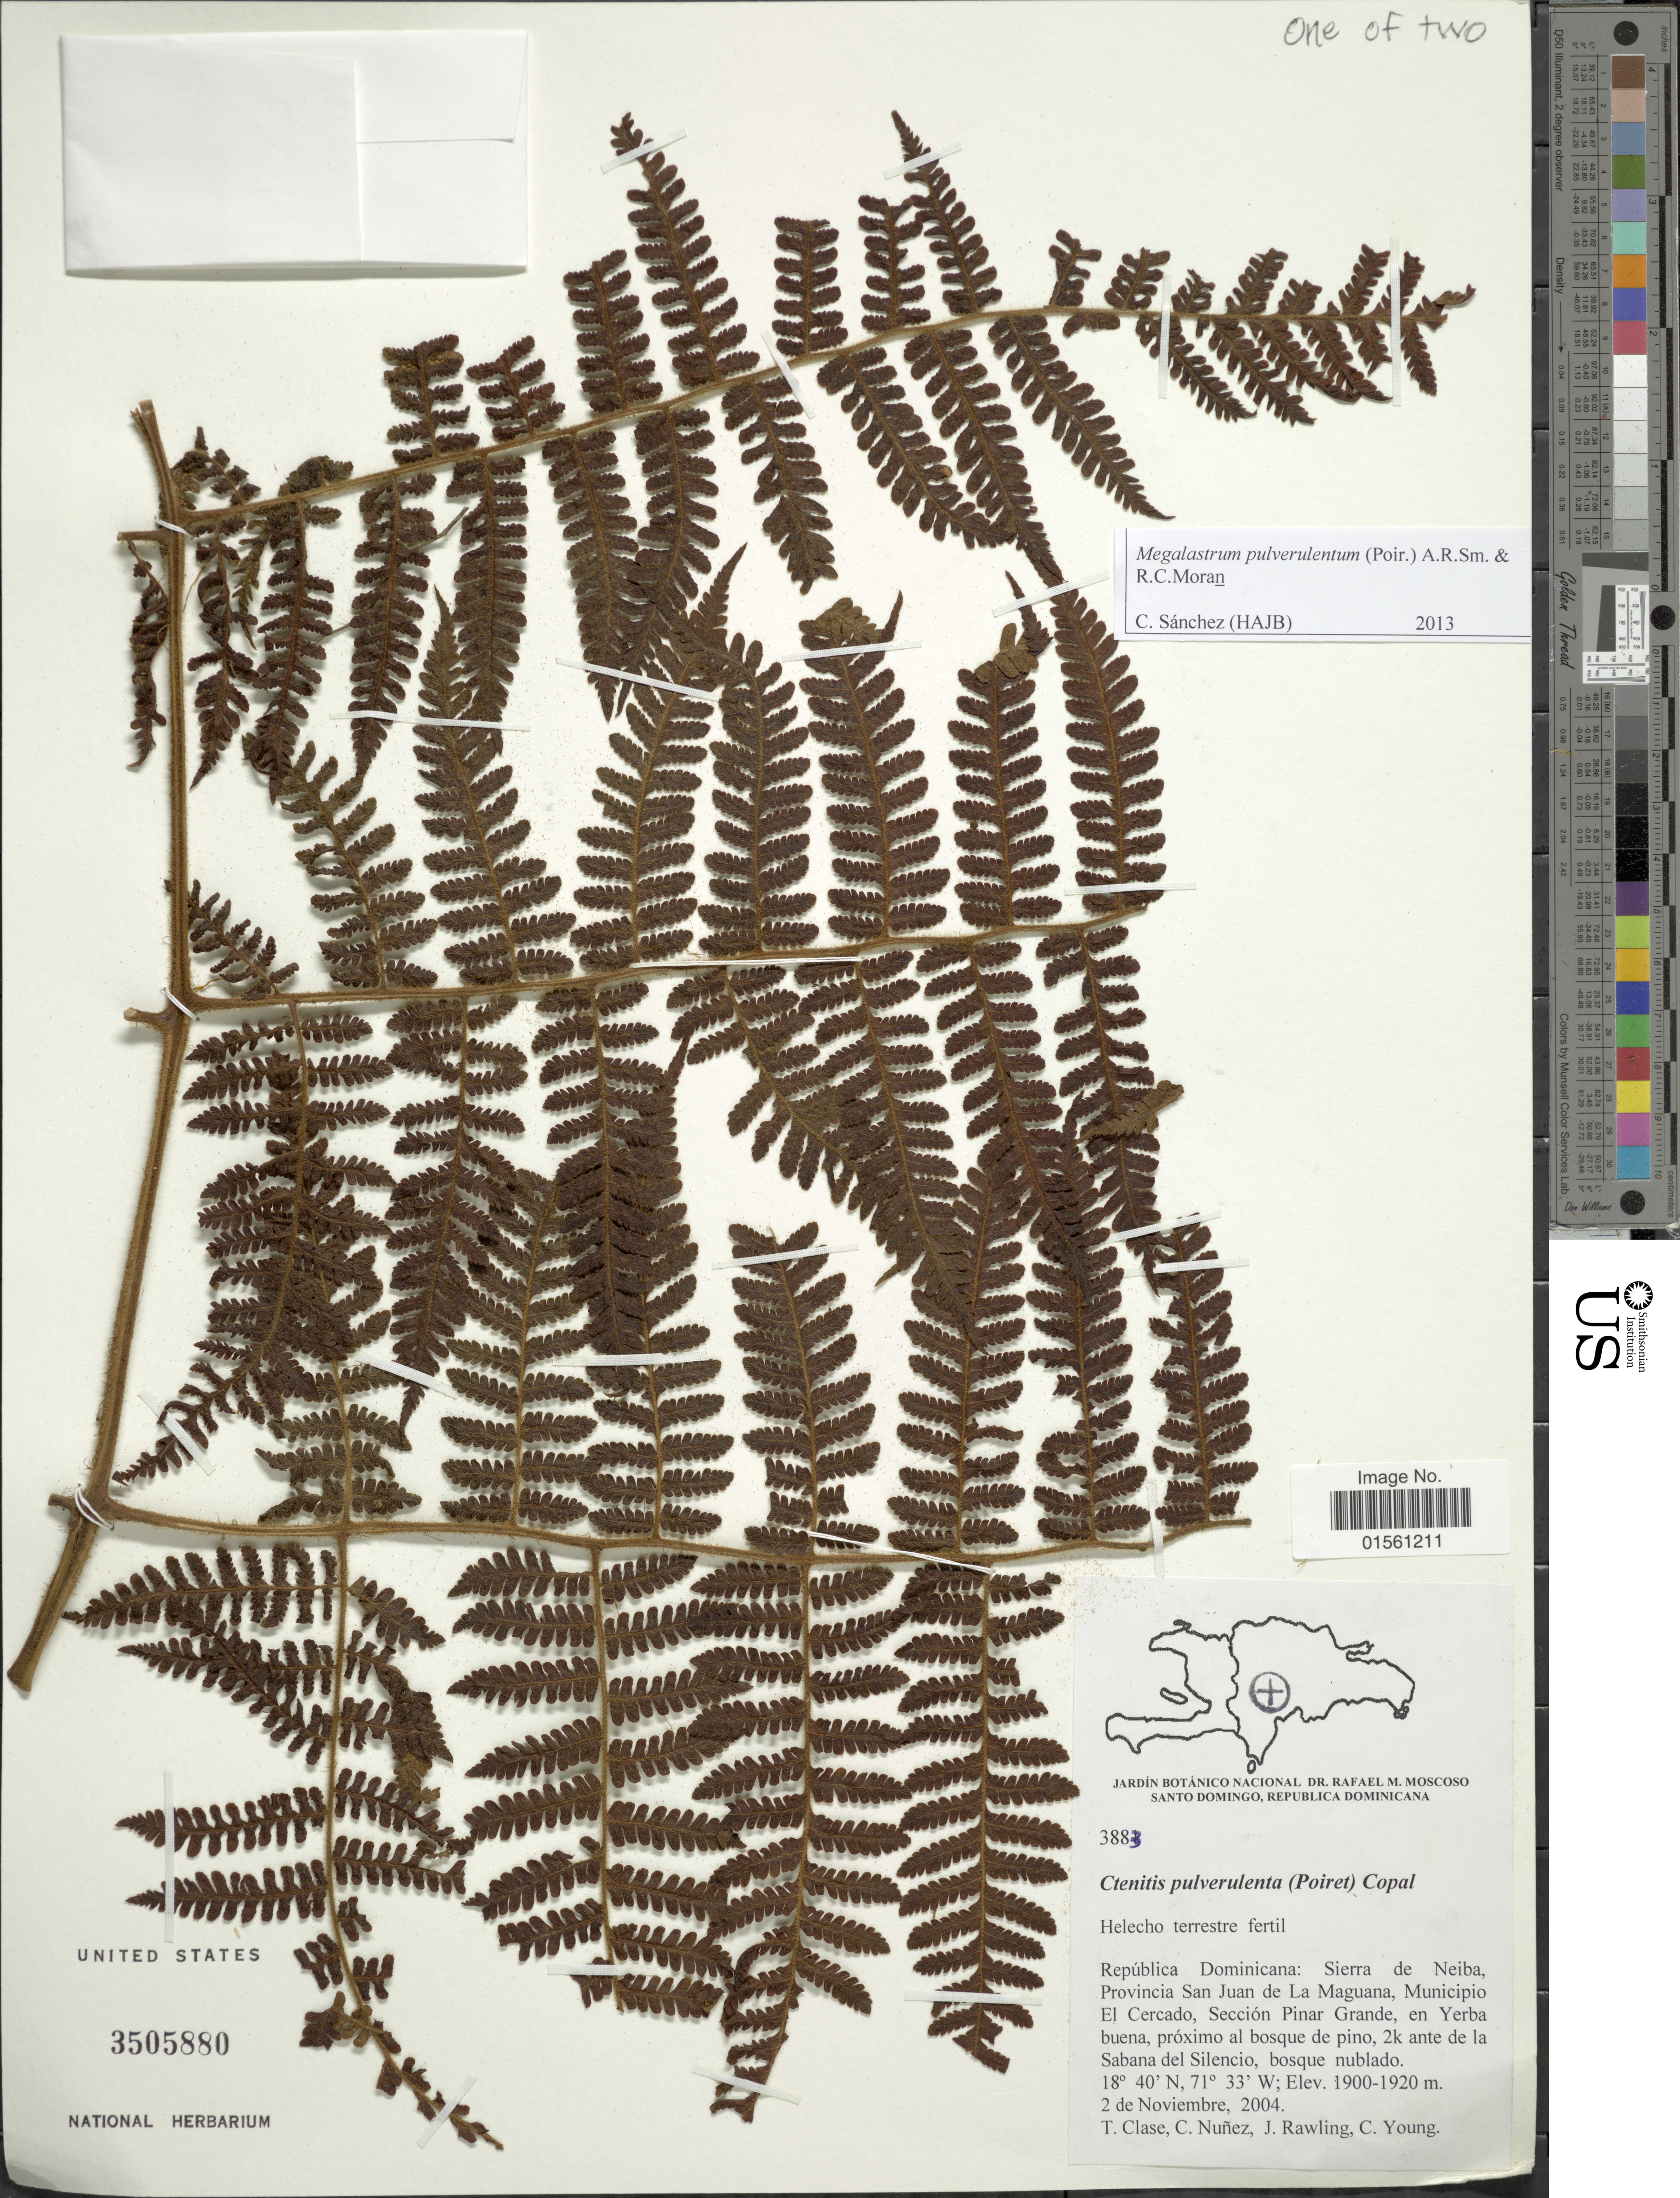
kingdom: Plantae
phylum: Tracheophyta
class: Polypodiopsida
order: Polypodiales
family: Dryopteridaceae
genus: Megalastrum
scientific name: Megalastrum pulverulentum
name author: (Poir.) A.R. Sm. & R.C. Moran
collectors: T. Clase, C. Nunez, J. Rawling & C. Young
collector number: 3883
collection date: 2004-11-02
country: Dominican Republic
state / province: San Juan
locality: Sierra de Neiba Provincia San Juan de La Maguana, Municipio El Cercado, Seccion Pinar Grande, en Yerba buena, proximo al bosque de pino, 2k ante de la Sabana del Silencio, bosque nublado.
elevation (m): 1900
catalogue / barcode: US 3505880